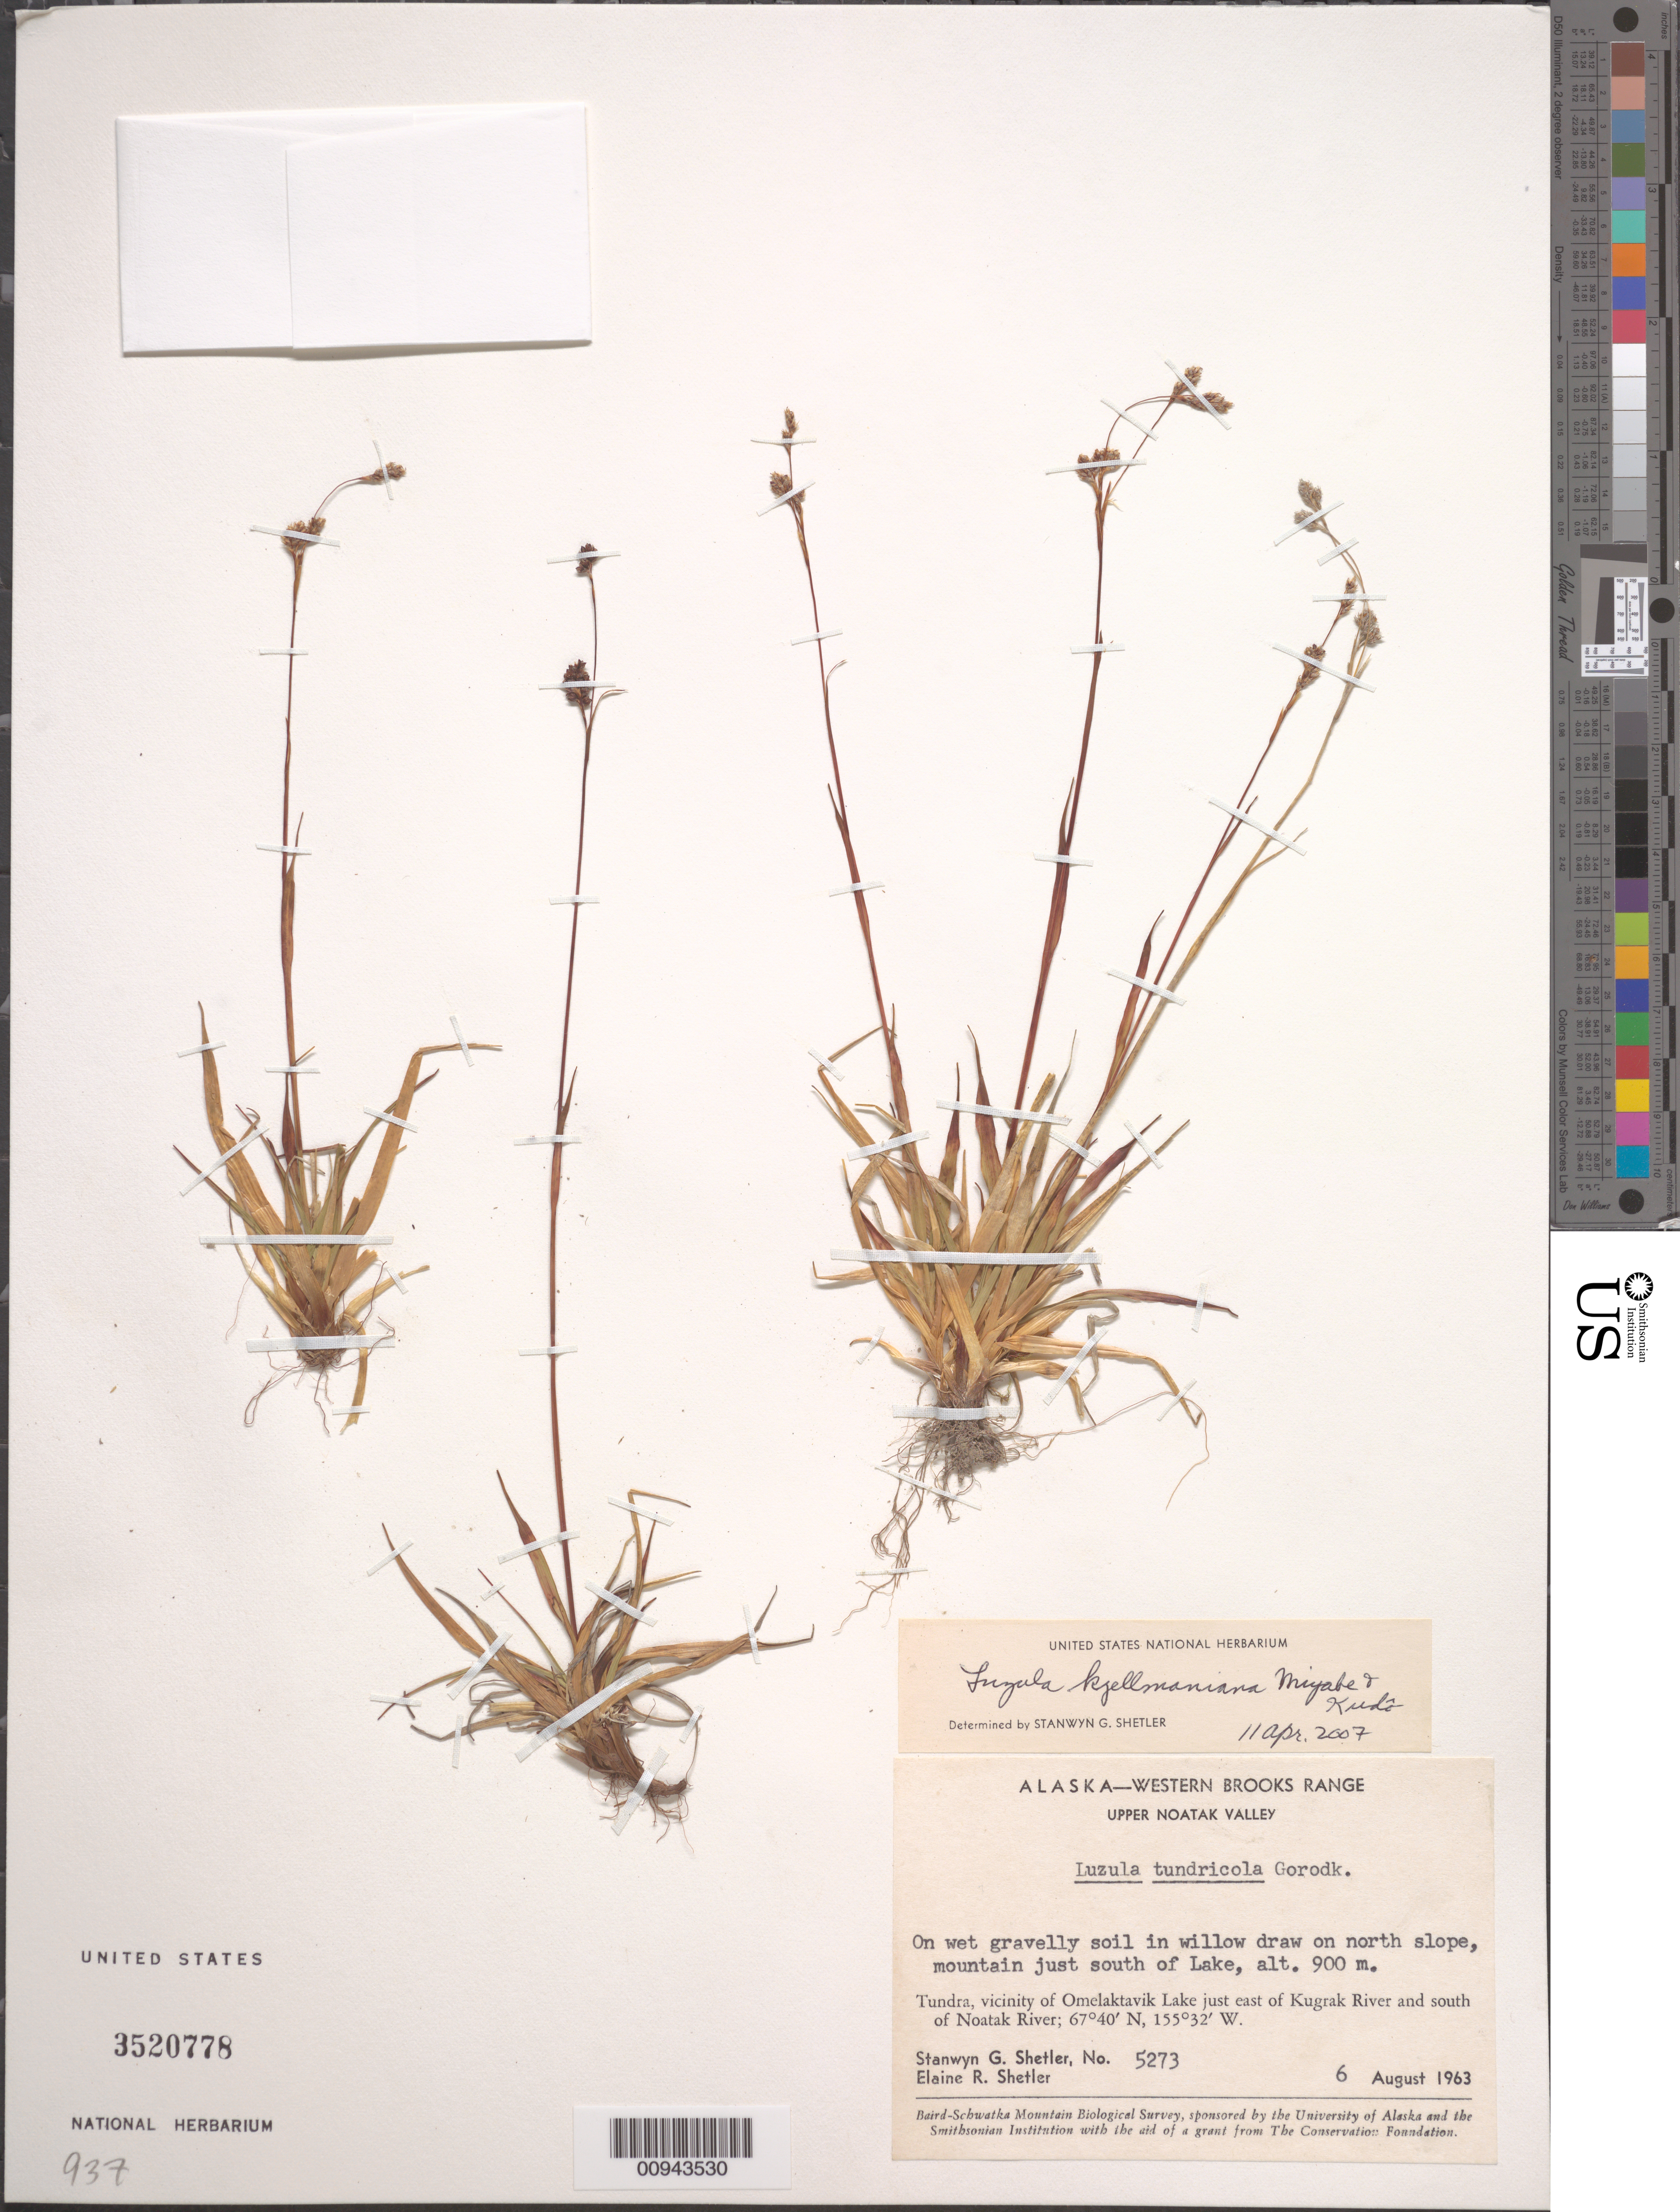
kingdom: Plantae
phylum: Tracheophyta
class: Liliopsida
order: Poales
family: Poaceae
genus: Poa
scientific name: Poa glauca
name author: Vahl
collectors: S. Shetler & E. R. Shetler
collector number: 5274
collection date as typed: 06 Aug 1963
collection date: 1963-08-06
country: United States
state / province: Alaska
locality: Vicinity of Omelaktavik Lake just east of Kugrak River and south of Noatak River. Western Brooks Range, Upper Noatak Valley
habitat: Tundra. In wet willow draw on north slope of mountains just south of Lake.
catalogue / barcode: US 3520778